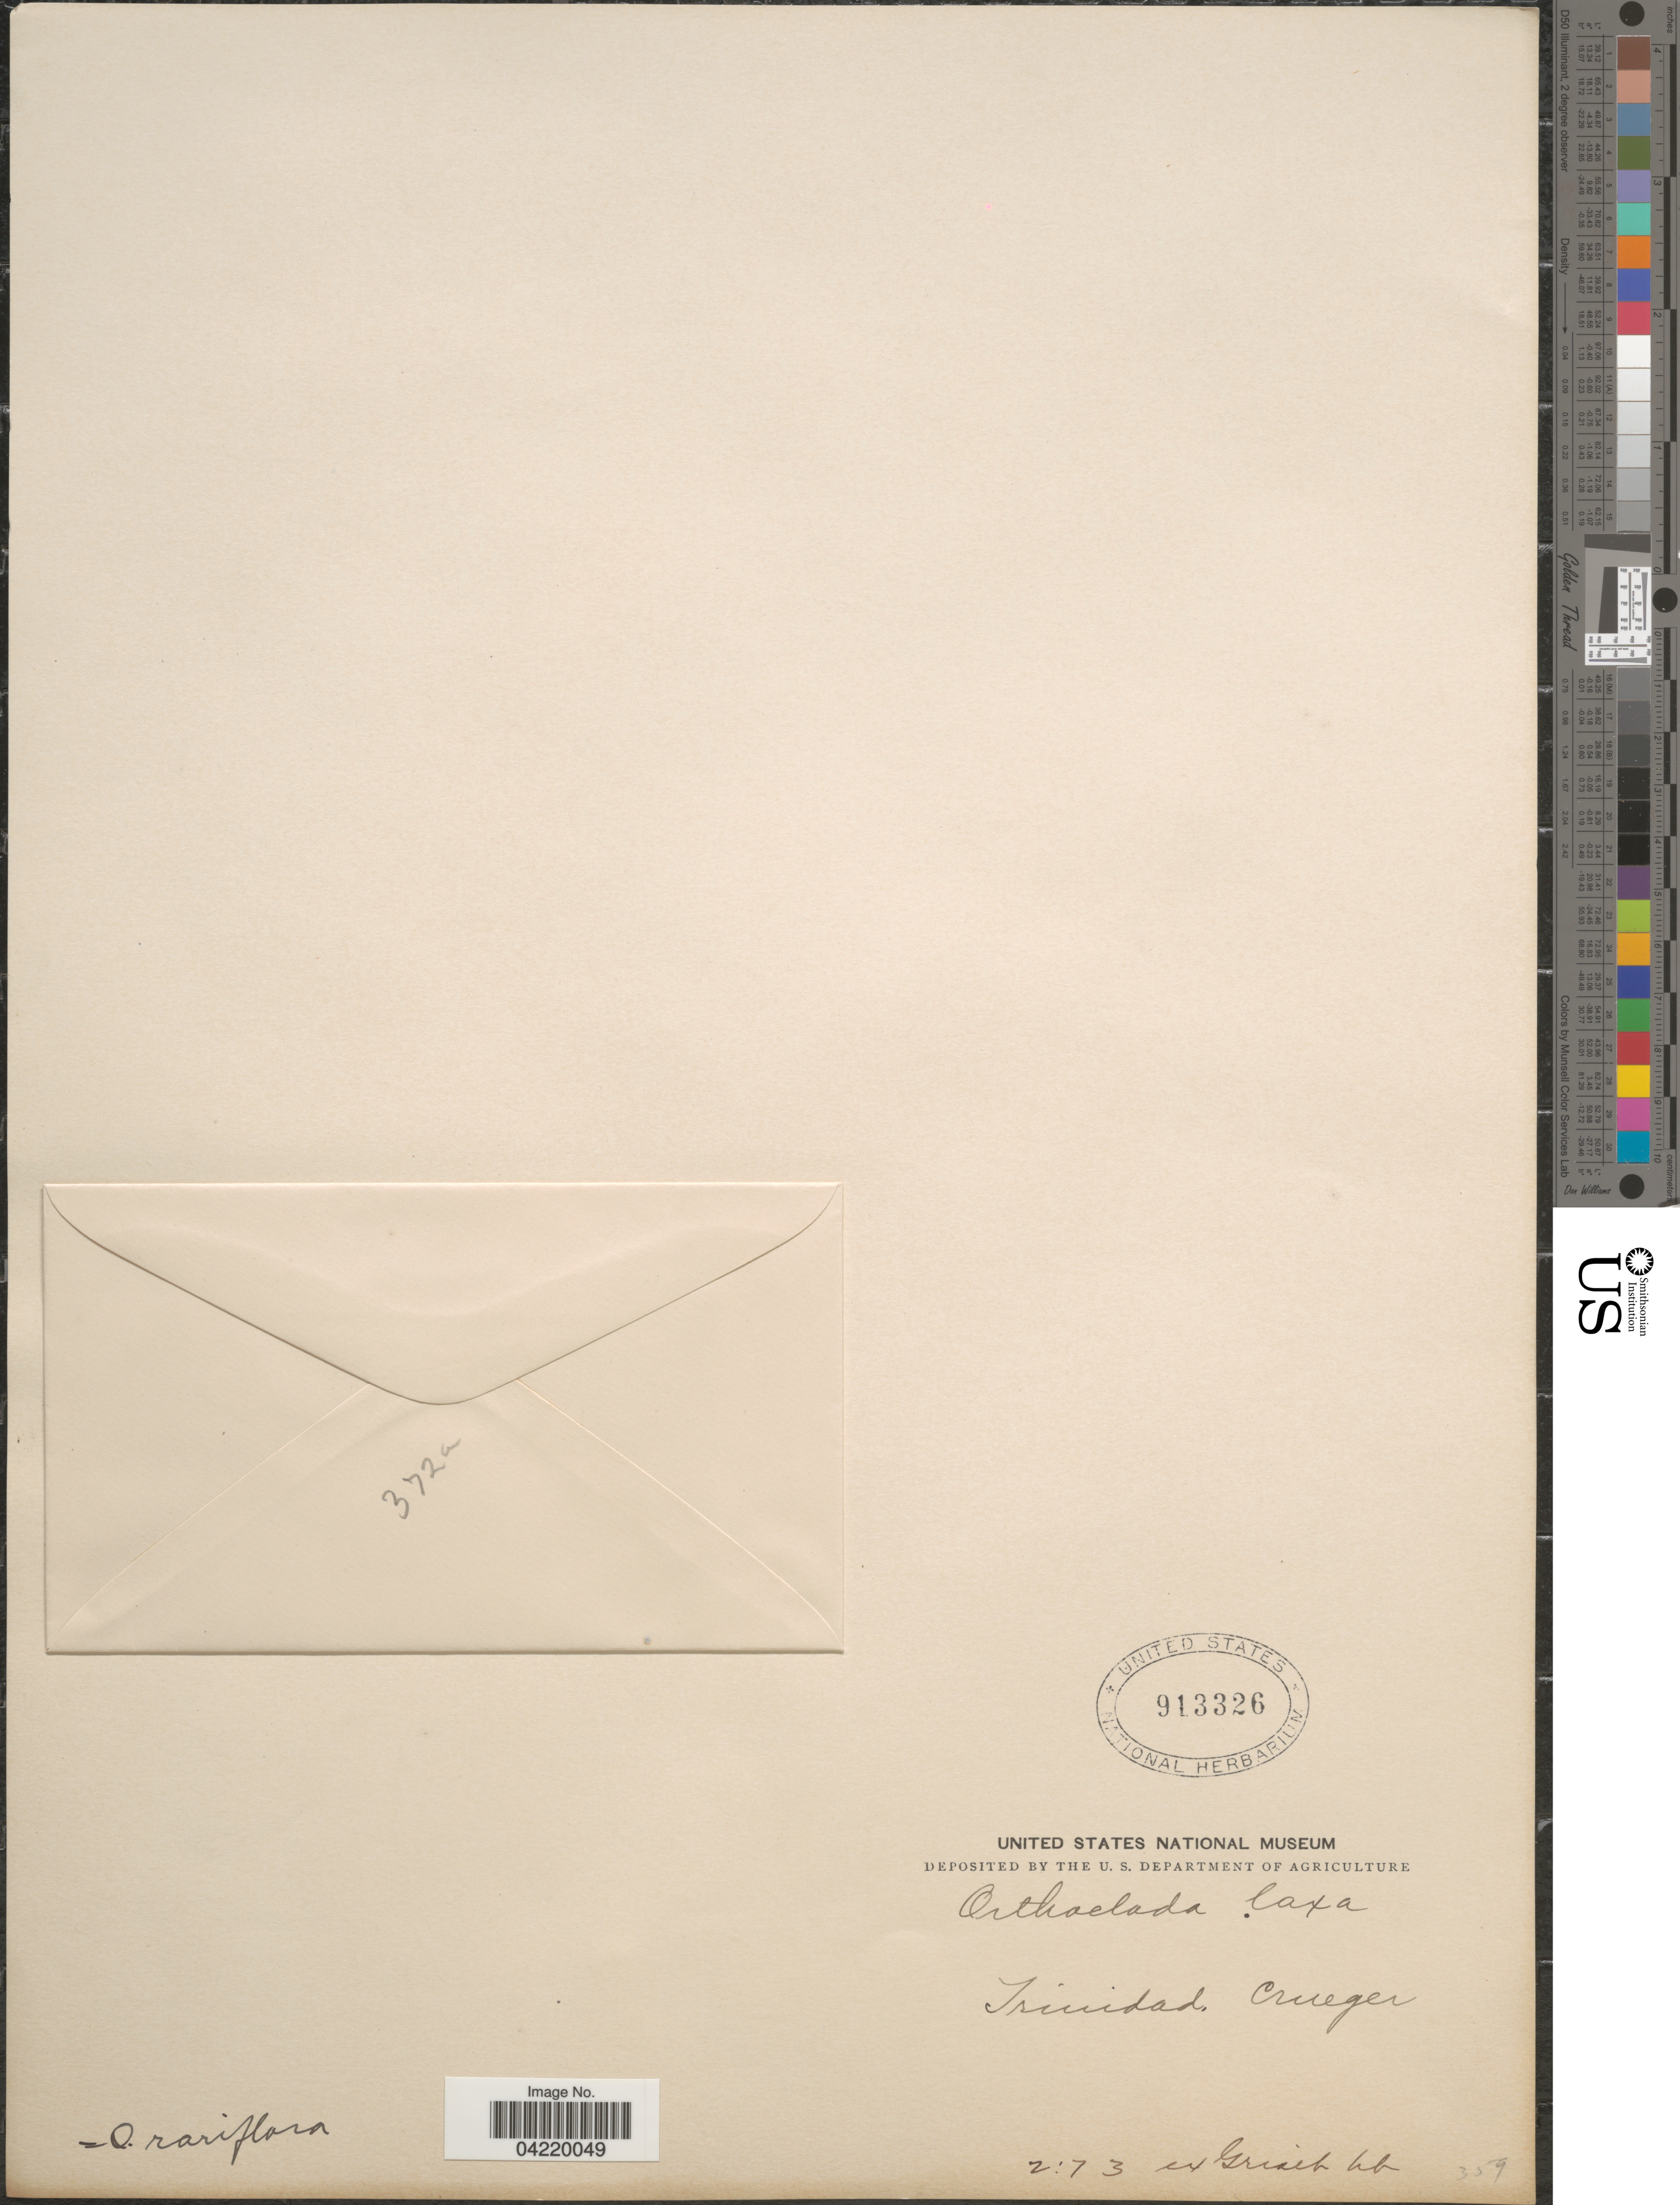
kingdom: Plantae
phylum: Tracheophyta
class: Liliopsida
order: Poales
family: Poaceae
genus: Orthoclada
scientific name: Orthoclada laxa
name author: P. Beauv.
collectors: Crueger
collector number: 359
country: Trinidad and Tobago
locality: Trinidad.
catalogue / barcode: US 913326